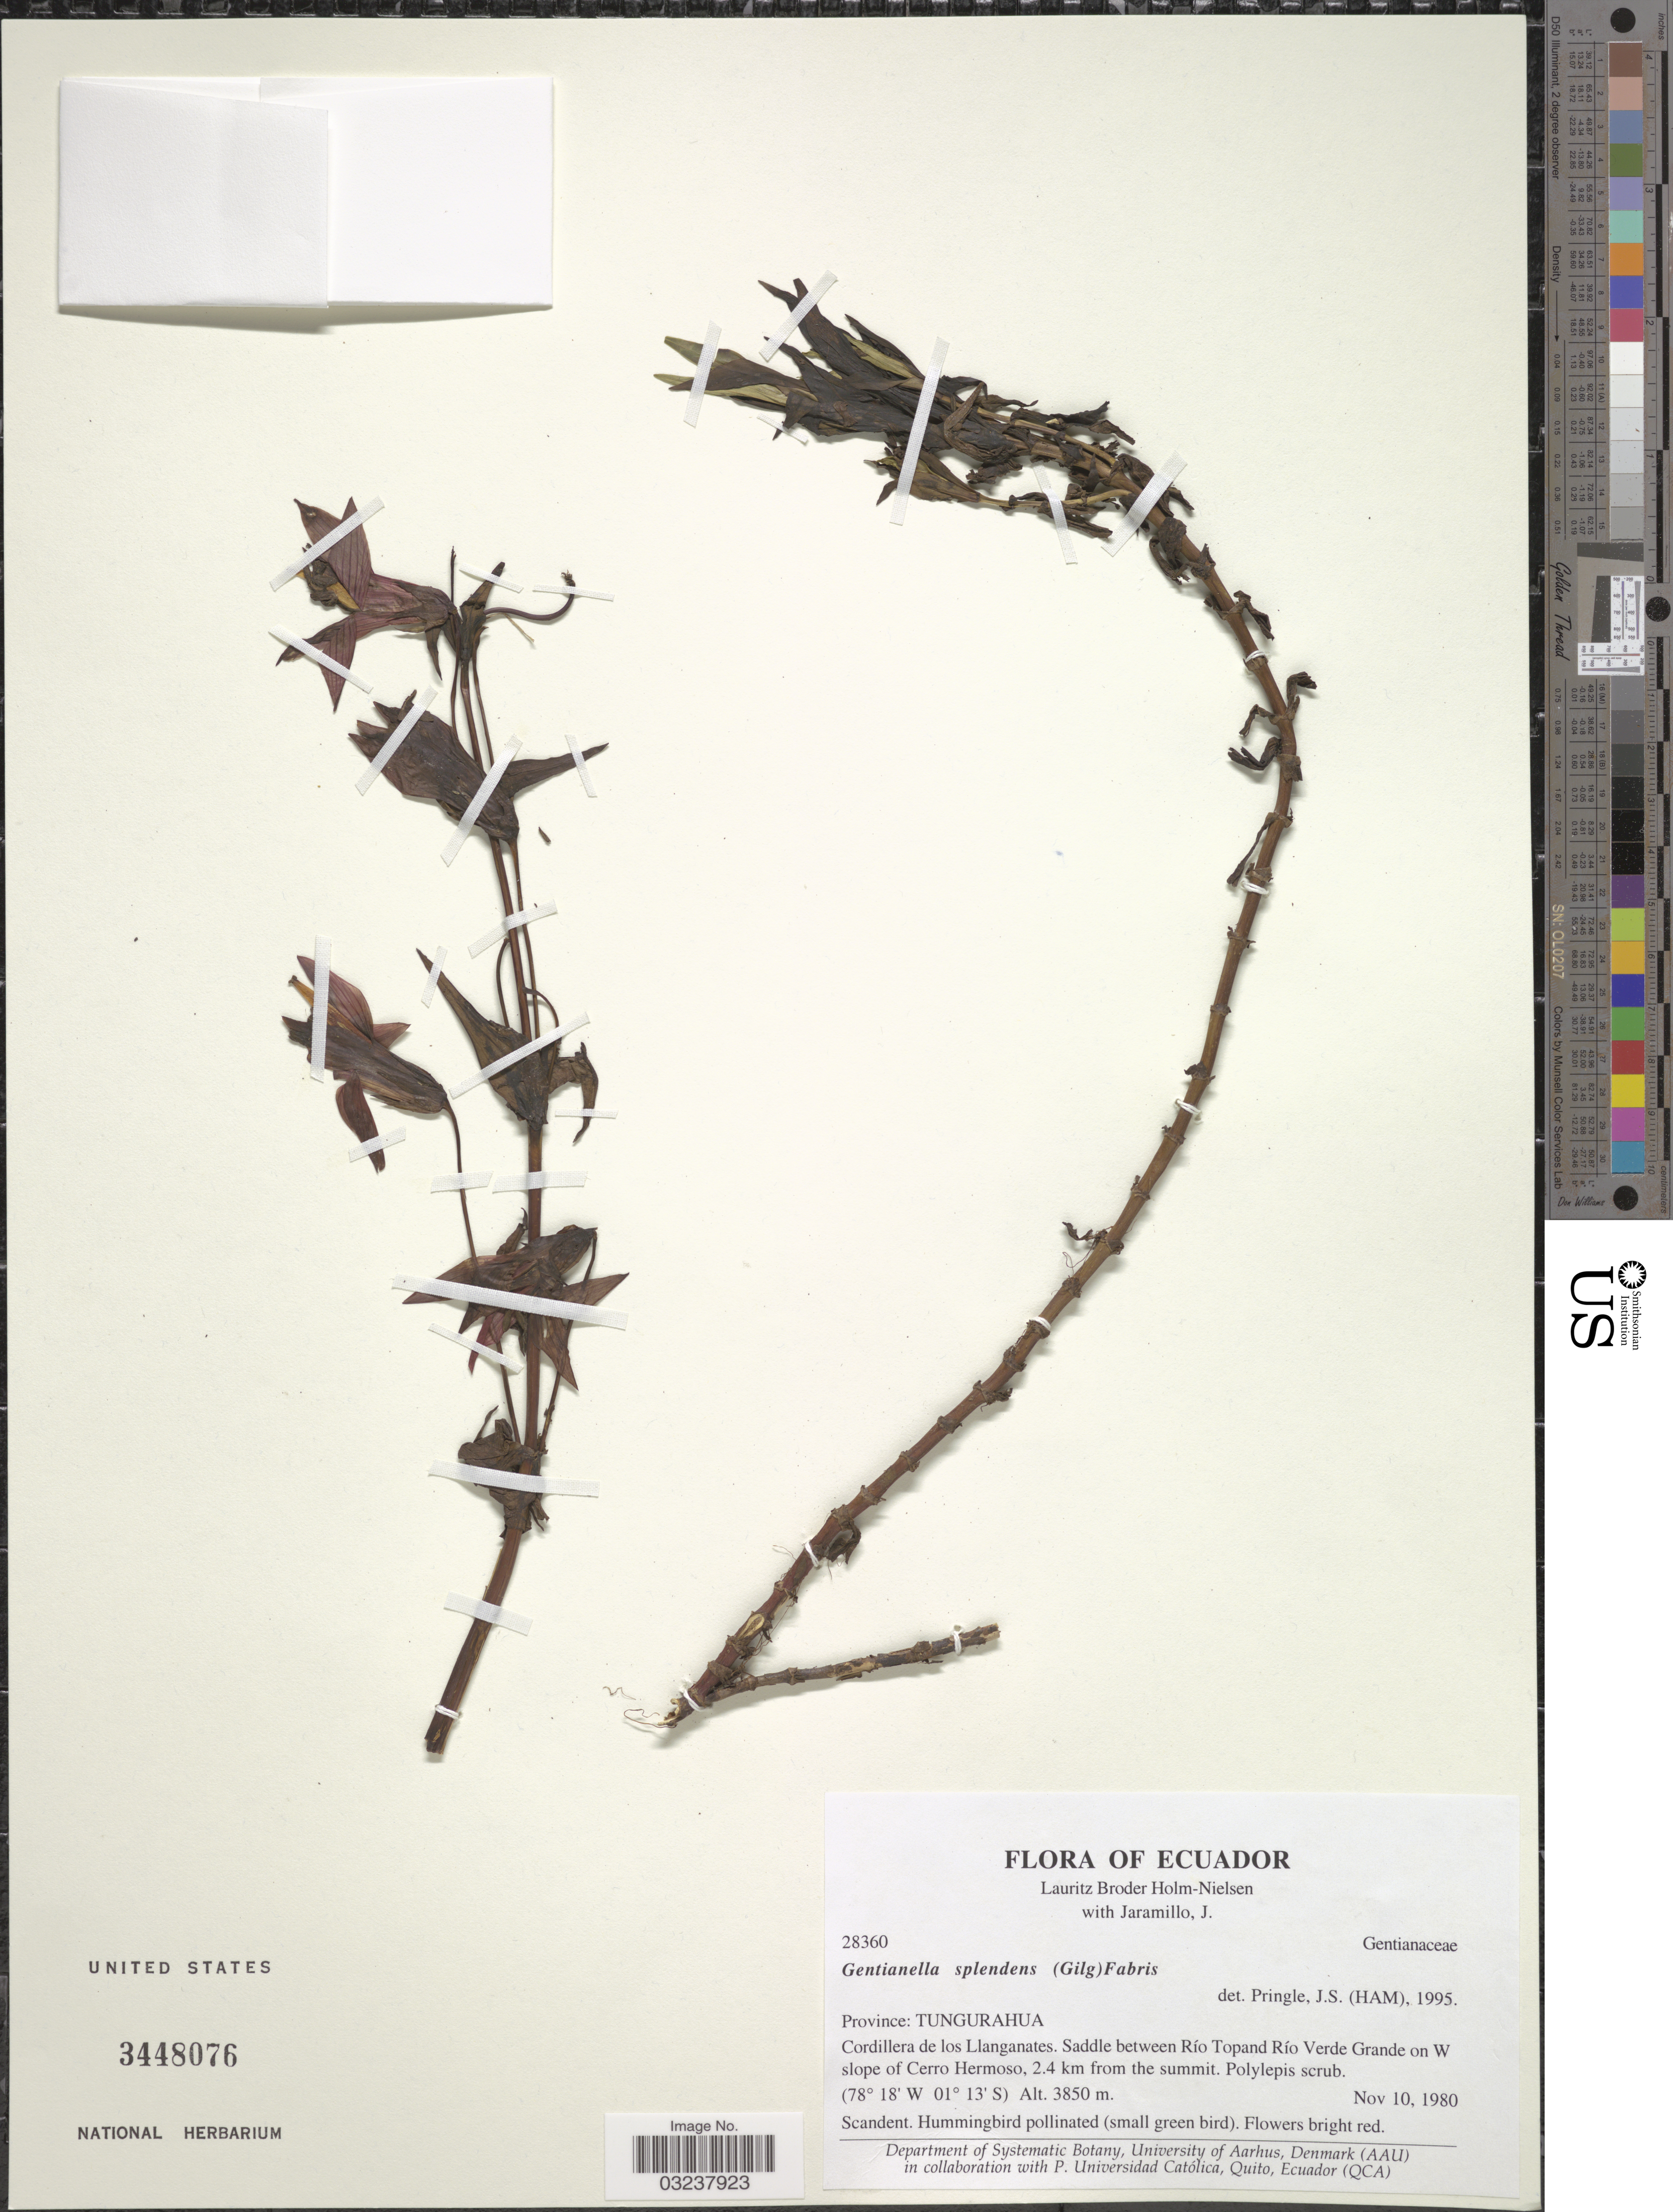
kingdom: Plantae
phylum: Tracheophyta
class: Magnoliopsida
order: Gentianales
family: Gentianaceae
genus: Gentianella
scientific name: Gentianella splendens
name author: (Gilg) Fabris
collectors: L. B. Holm-Nielsen & J. Jaramillo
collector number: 28360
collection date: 1980-11-10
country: Ecuador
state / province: Tungurahua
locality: Cordillera de los Llanganates. Saddle between Río Topand Río Verde Grande on W slope of Cerro Hermoso, 2.4 km from the summit.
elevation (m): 3850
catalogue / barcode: US 3448076